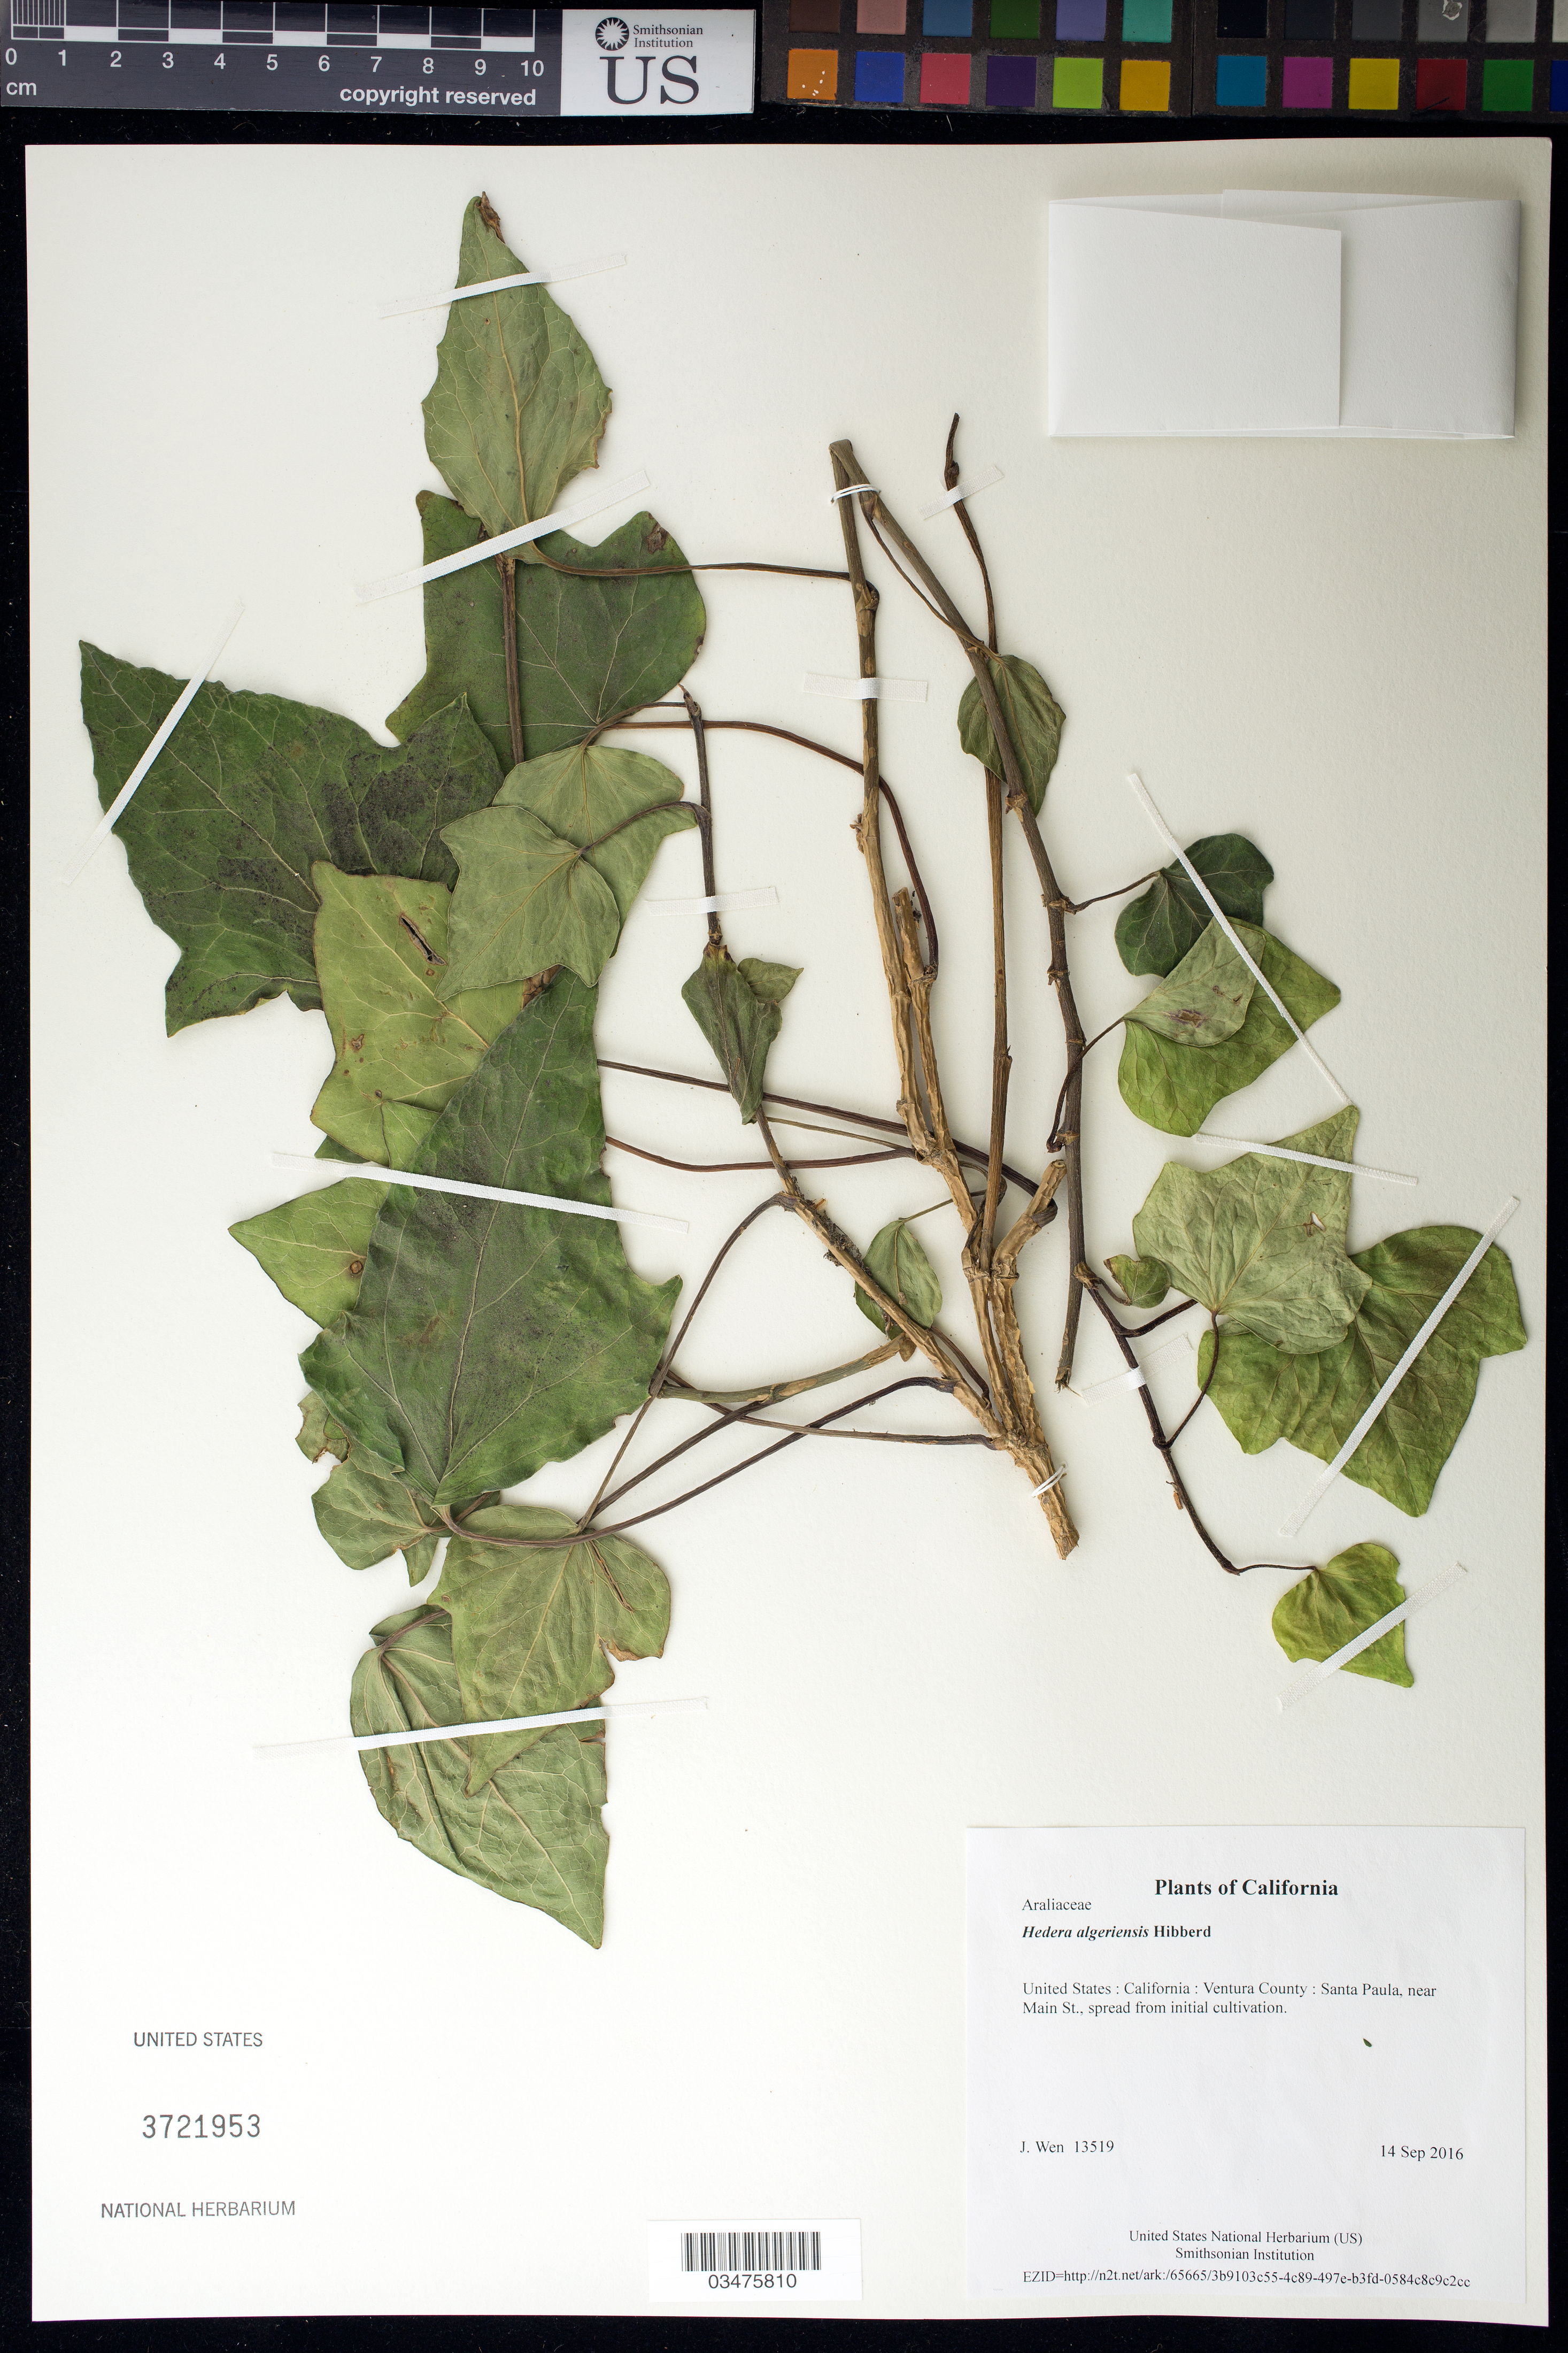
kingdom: Plantae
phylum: Tracheophyta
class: Magnoliopsida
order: Apiales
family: Araliaceae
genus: Hedera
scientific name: Hedera algeriensis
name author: Hibberd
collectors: J. Wen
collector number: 13519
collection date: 2016-09-14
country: United States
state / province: California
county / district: Ventura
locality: Santa Paula, near Main St., spread from initial cultivation.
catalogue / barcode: US 3721953